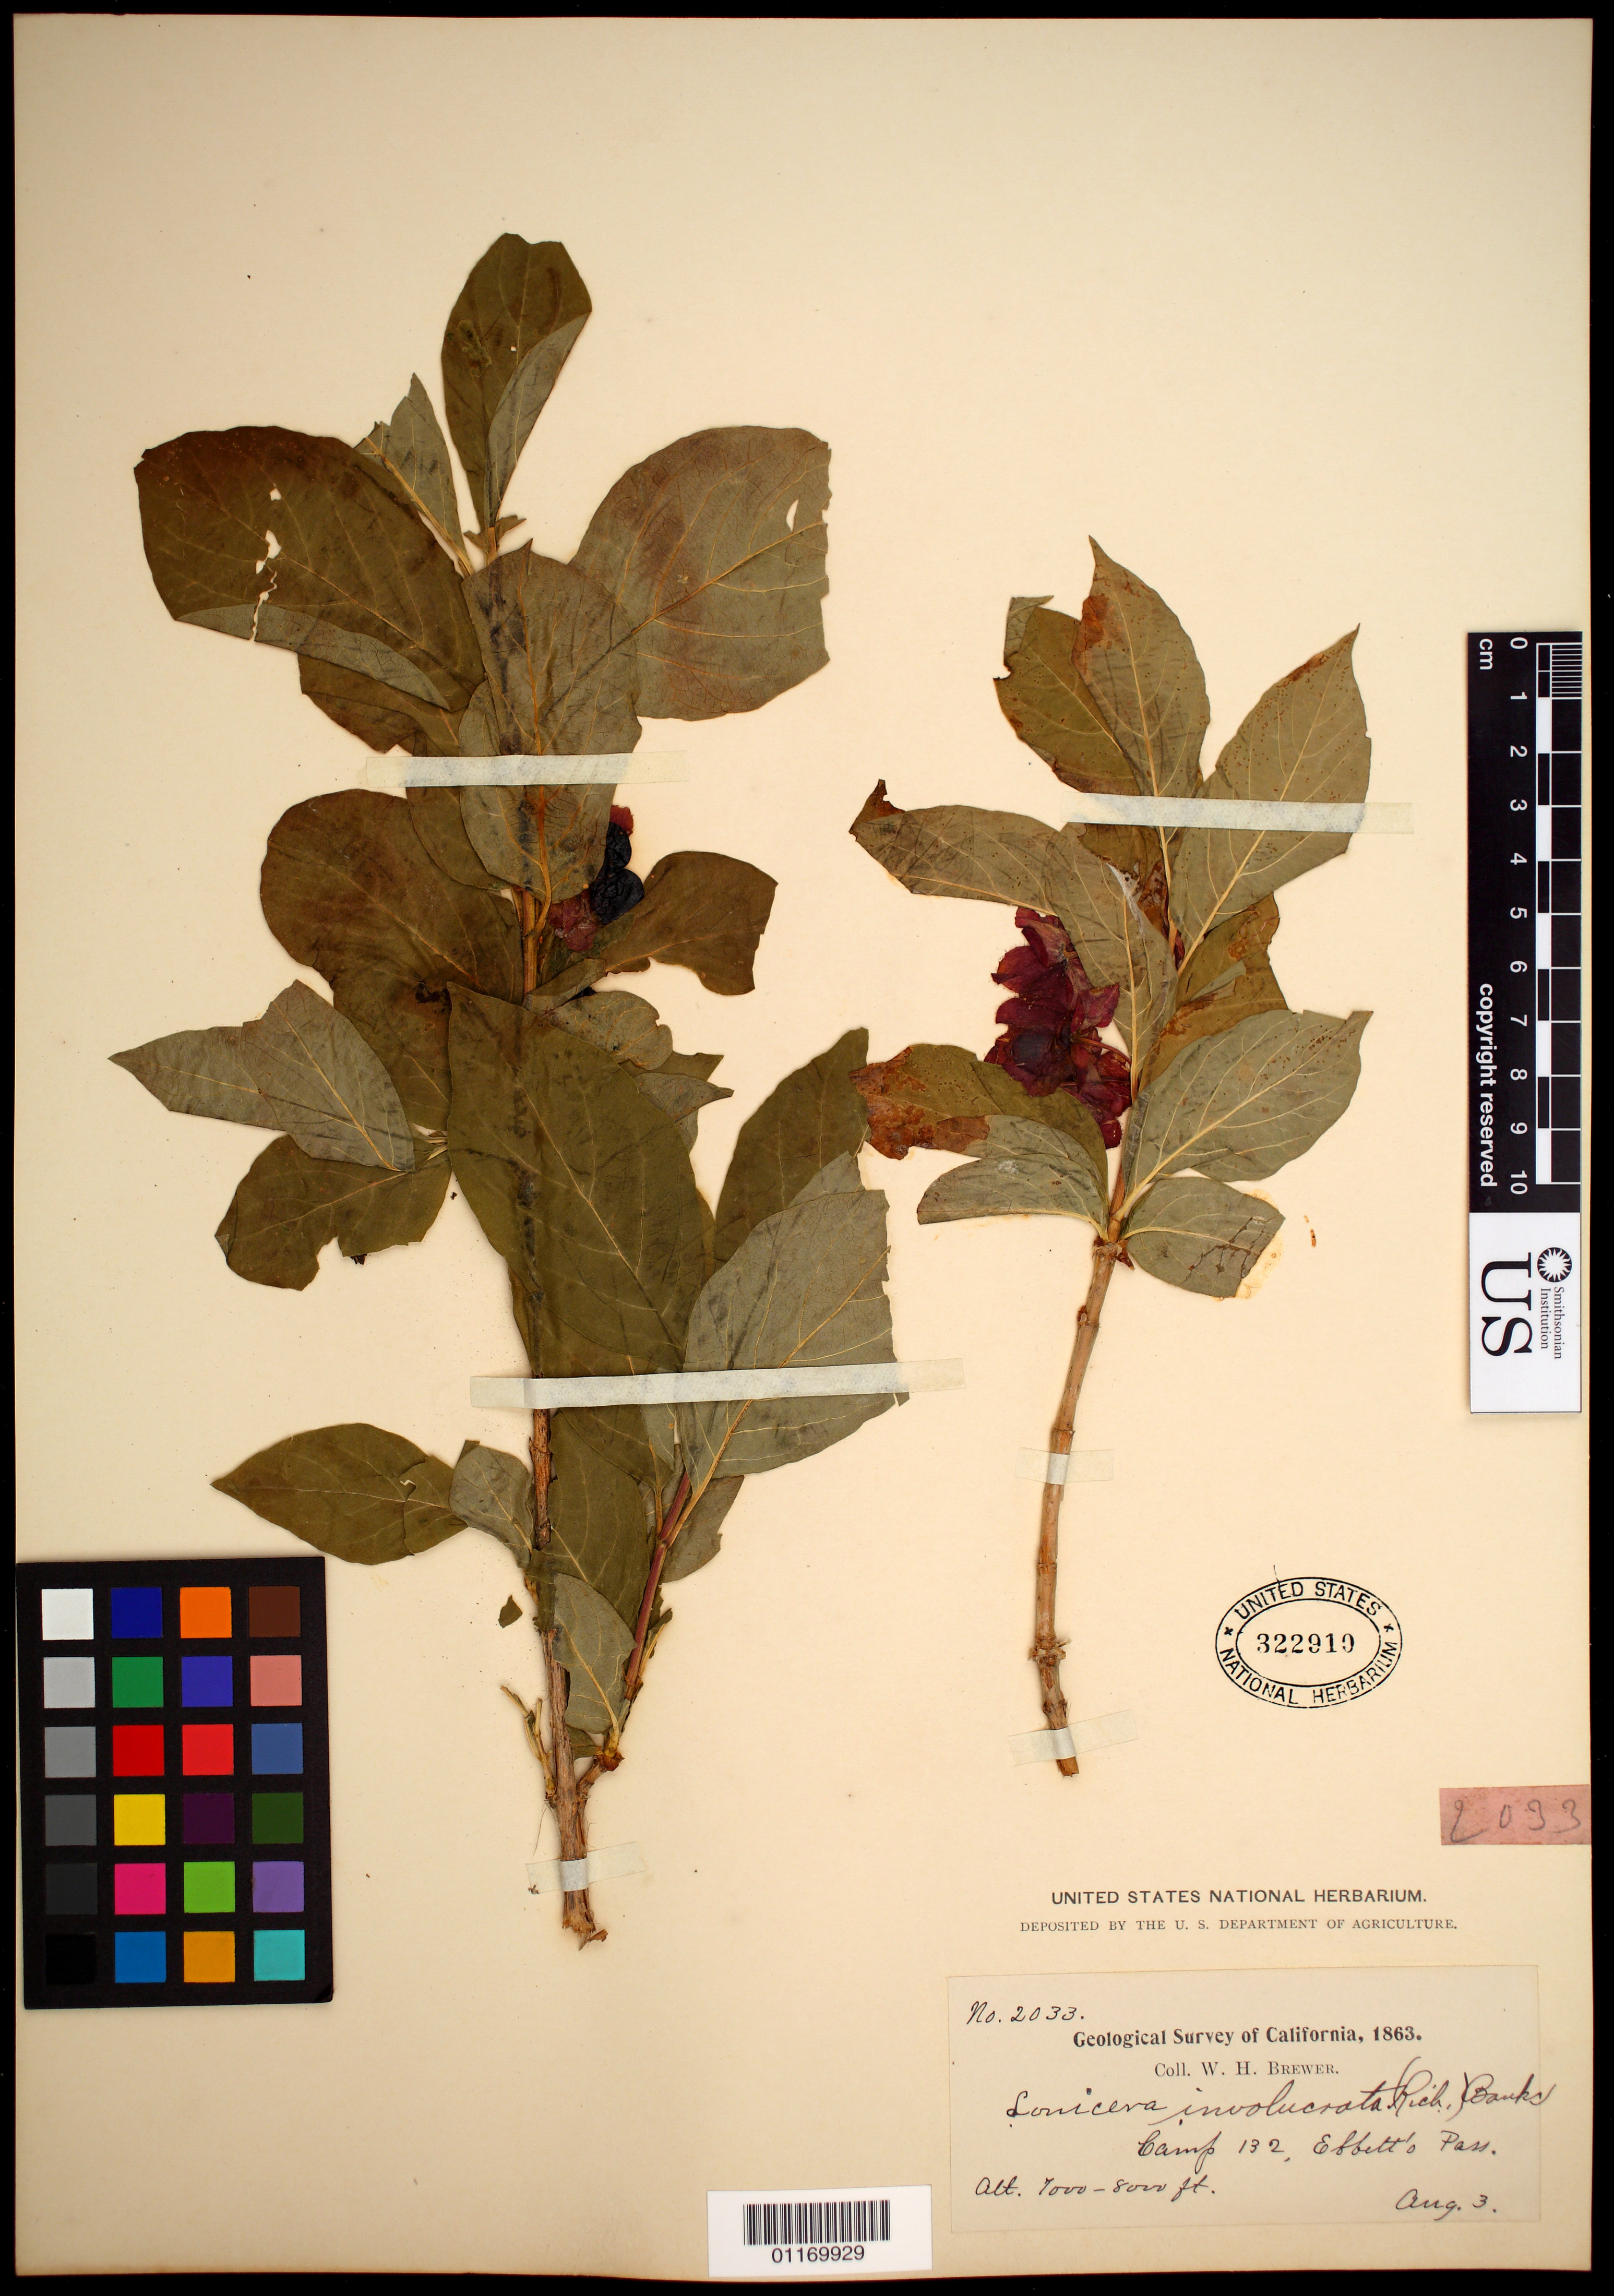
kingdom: Plantae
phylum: Tracheophyta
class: Magnoliopsida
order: Dipsacales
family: Caprifoliaceae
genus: Lonicera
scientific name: Lonicera involucrata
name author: (Richardson) Banks ex Spreng.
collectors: W. H. Brewer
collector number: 2033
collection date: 1863-08-03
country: United States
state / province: California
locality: Camp 132, Ebbett's Pass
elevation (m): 2134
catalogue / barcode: US 322919